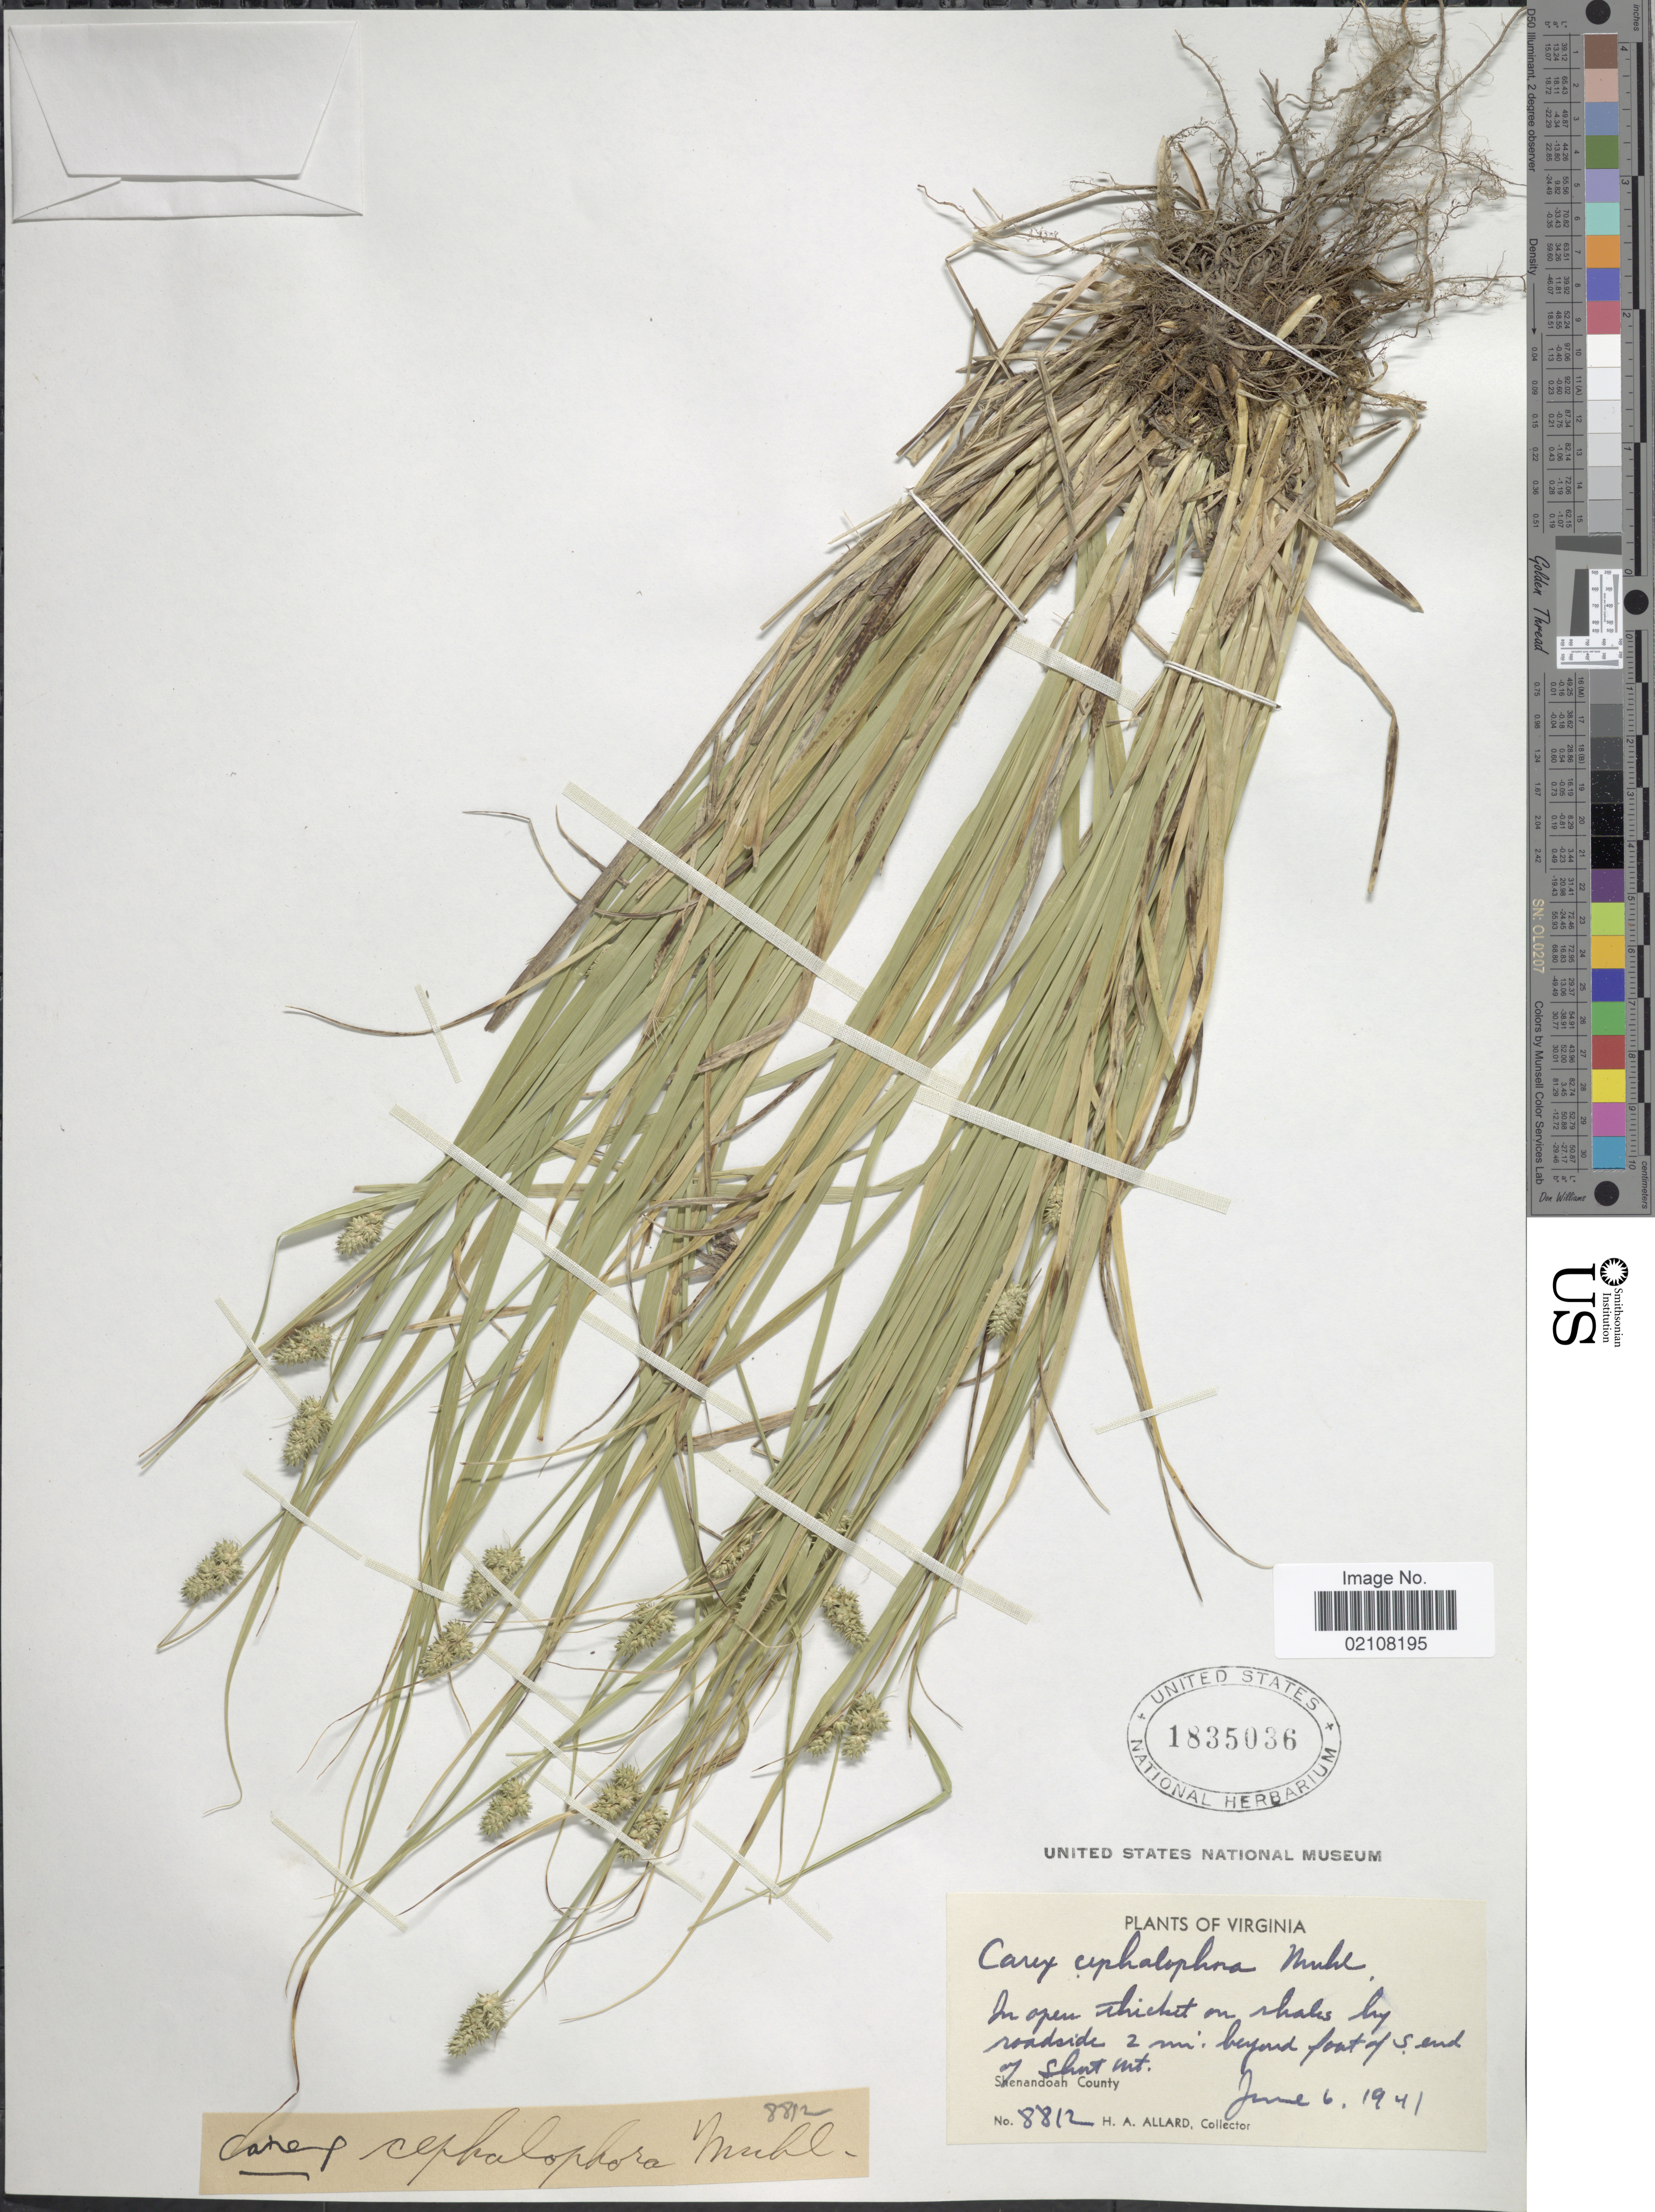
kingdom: Plantae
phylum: Tracheophyta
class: Liliopsida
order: Poales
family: Cyperaceae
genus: Carex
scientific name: Carex cephalophora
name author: Muhl. ex Willd.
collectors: H. A. Allard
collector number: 8812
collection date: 1941-06-06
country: United States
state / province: Virginia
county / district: Shenandoah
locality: Roadside 2 mi. beyond foot of S. end of Short cut, Shenandoah County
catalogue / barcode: US 1835036